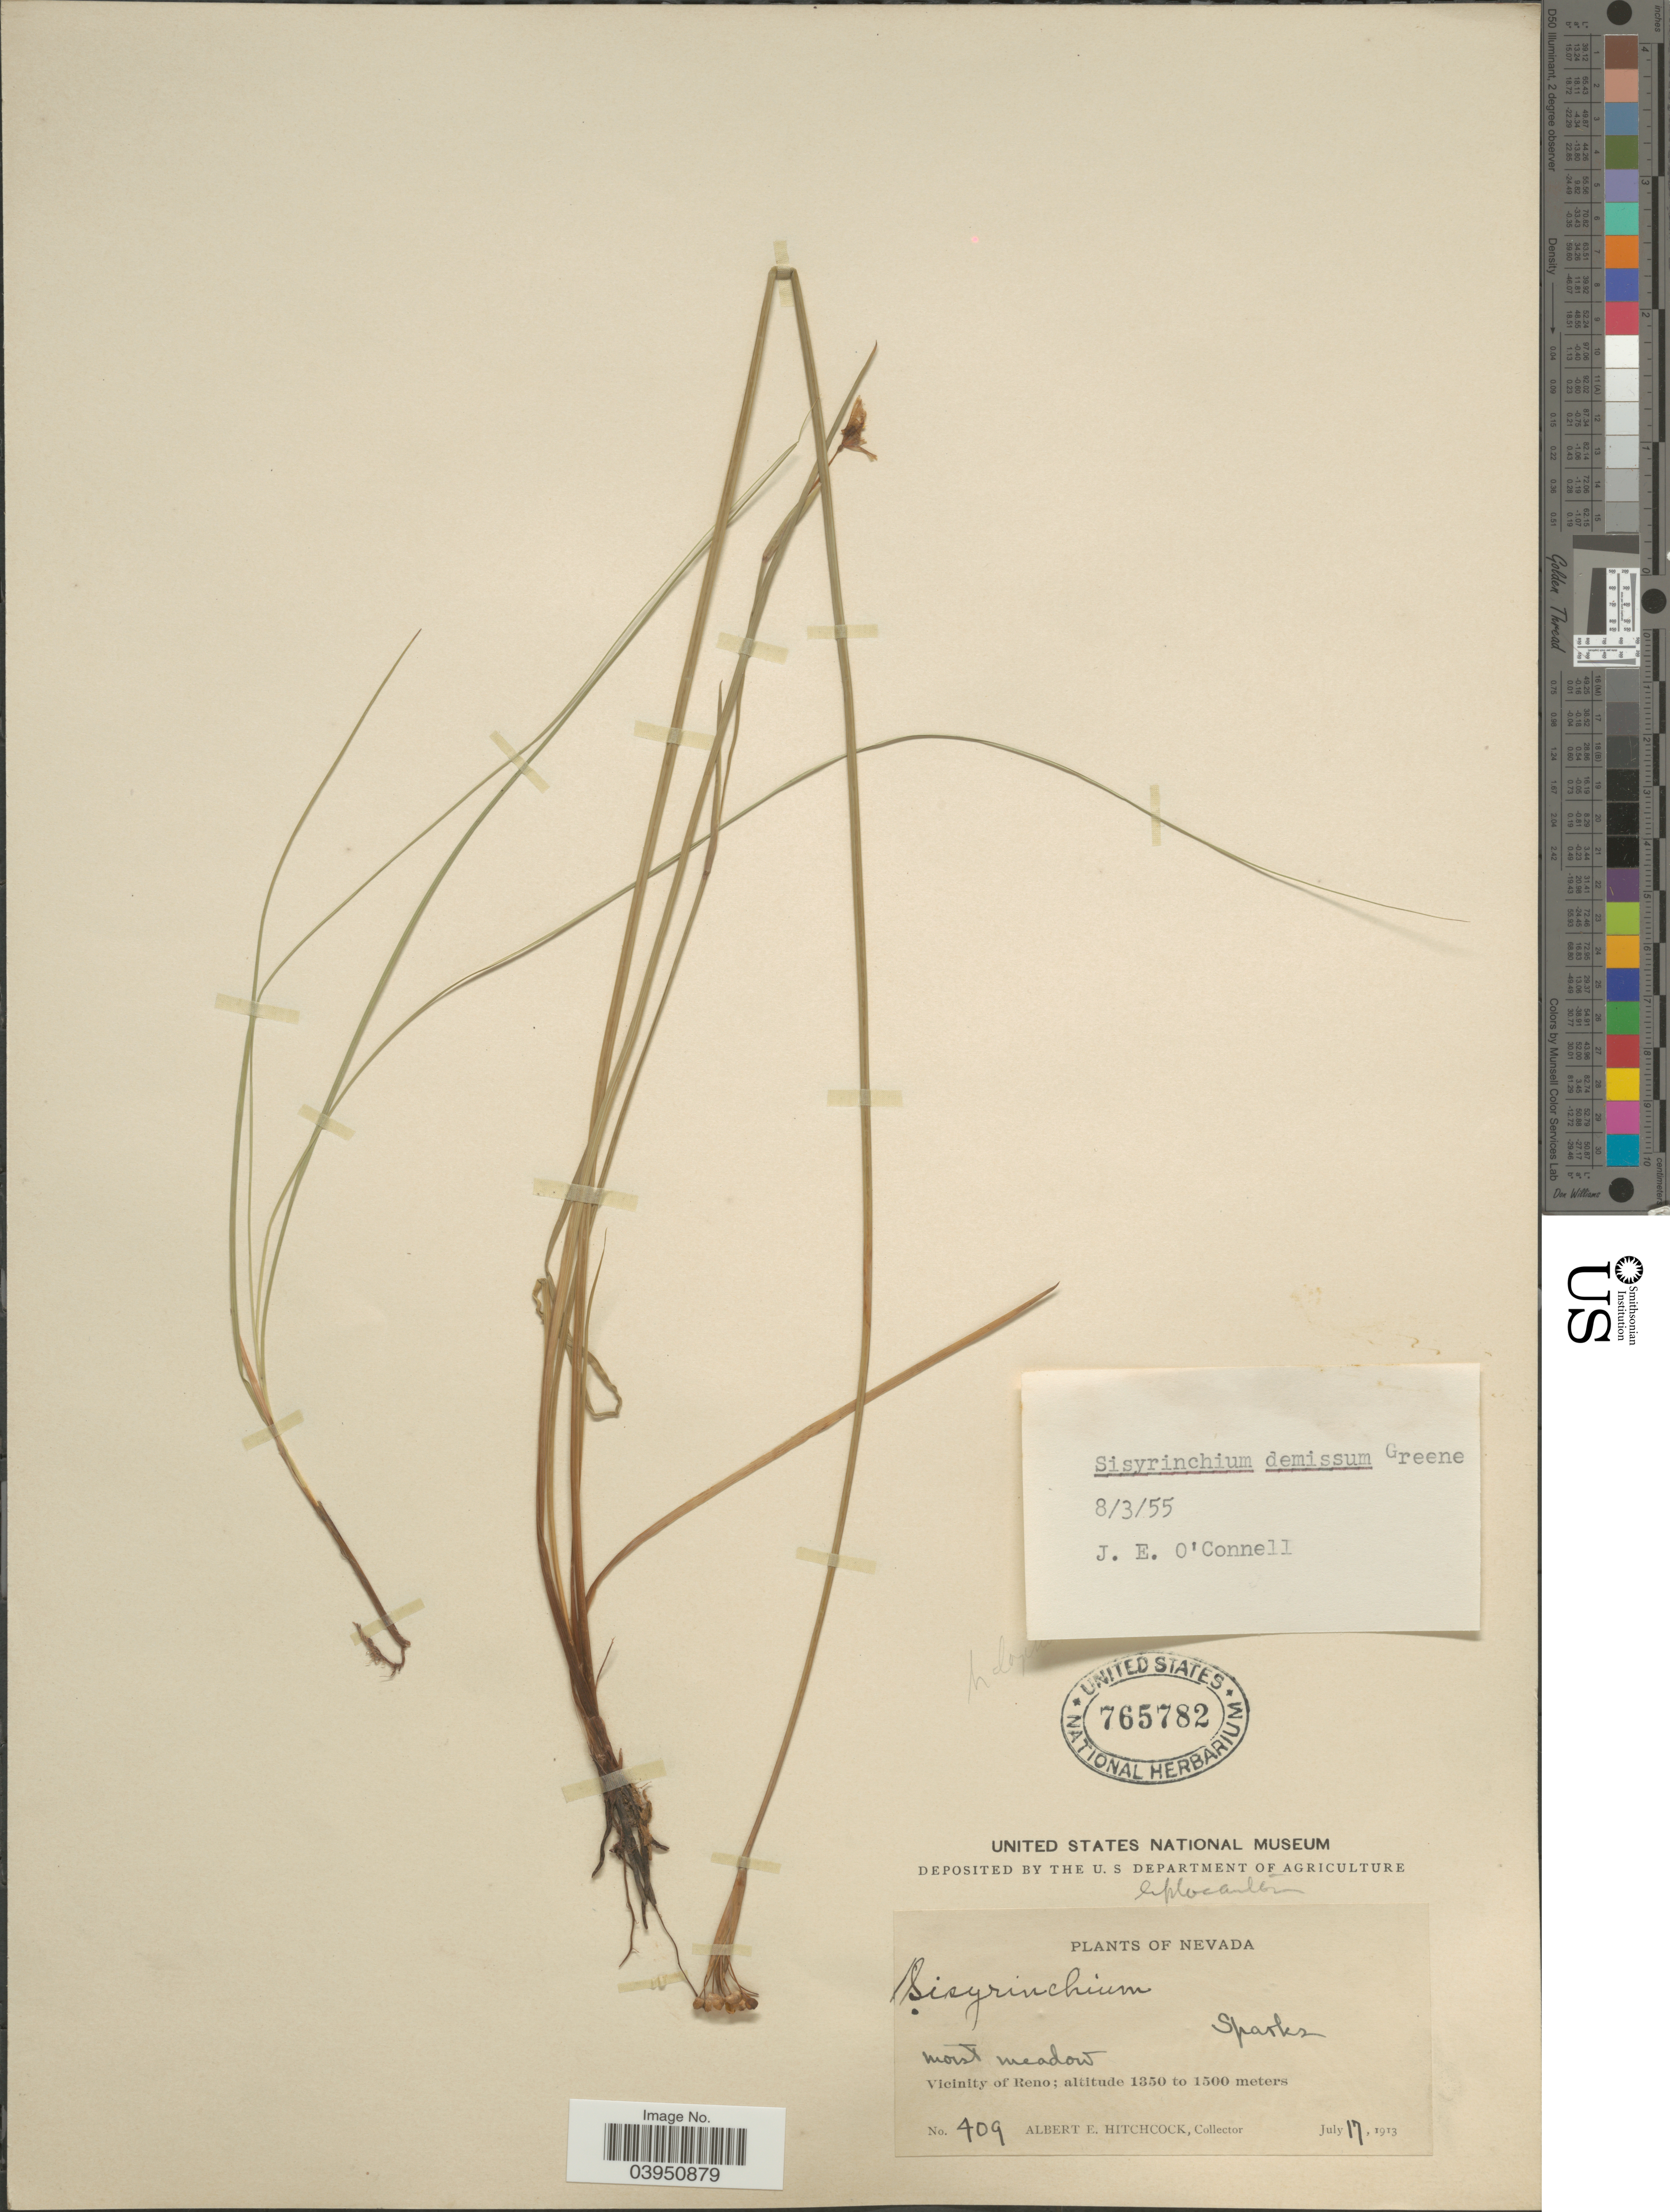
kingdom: Plantae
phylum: Tracheophyta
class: Liliopsida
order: Asparagales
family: Iridaceae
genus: Sisyrinchium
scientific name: Sisyrinchium demissum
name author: Greene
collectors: A. Hitchcock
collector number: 409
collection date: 1913-07-17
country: United States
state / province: Nevada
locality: Vicinity of Reno.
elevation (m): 1350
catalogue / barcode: US 765782